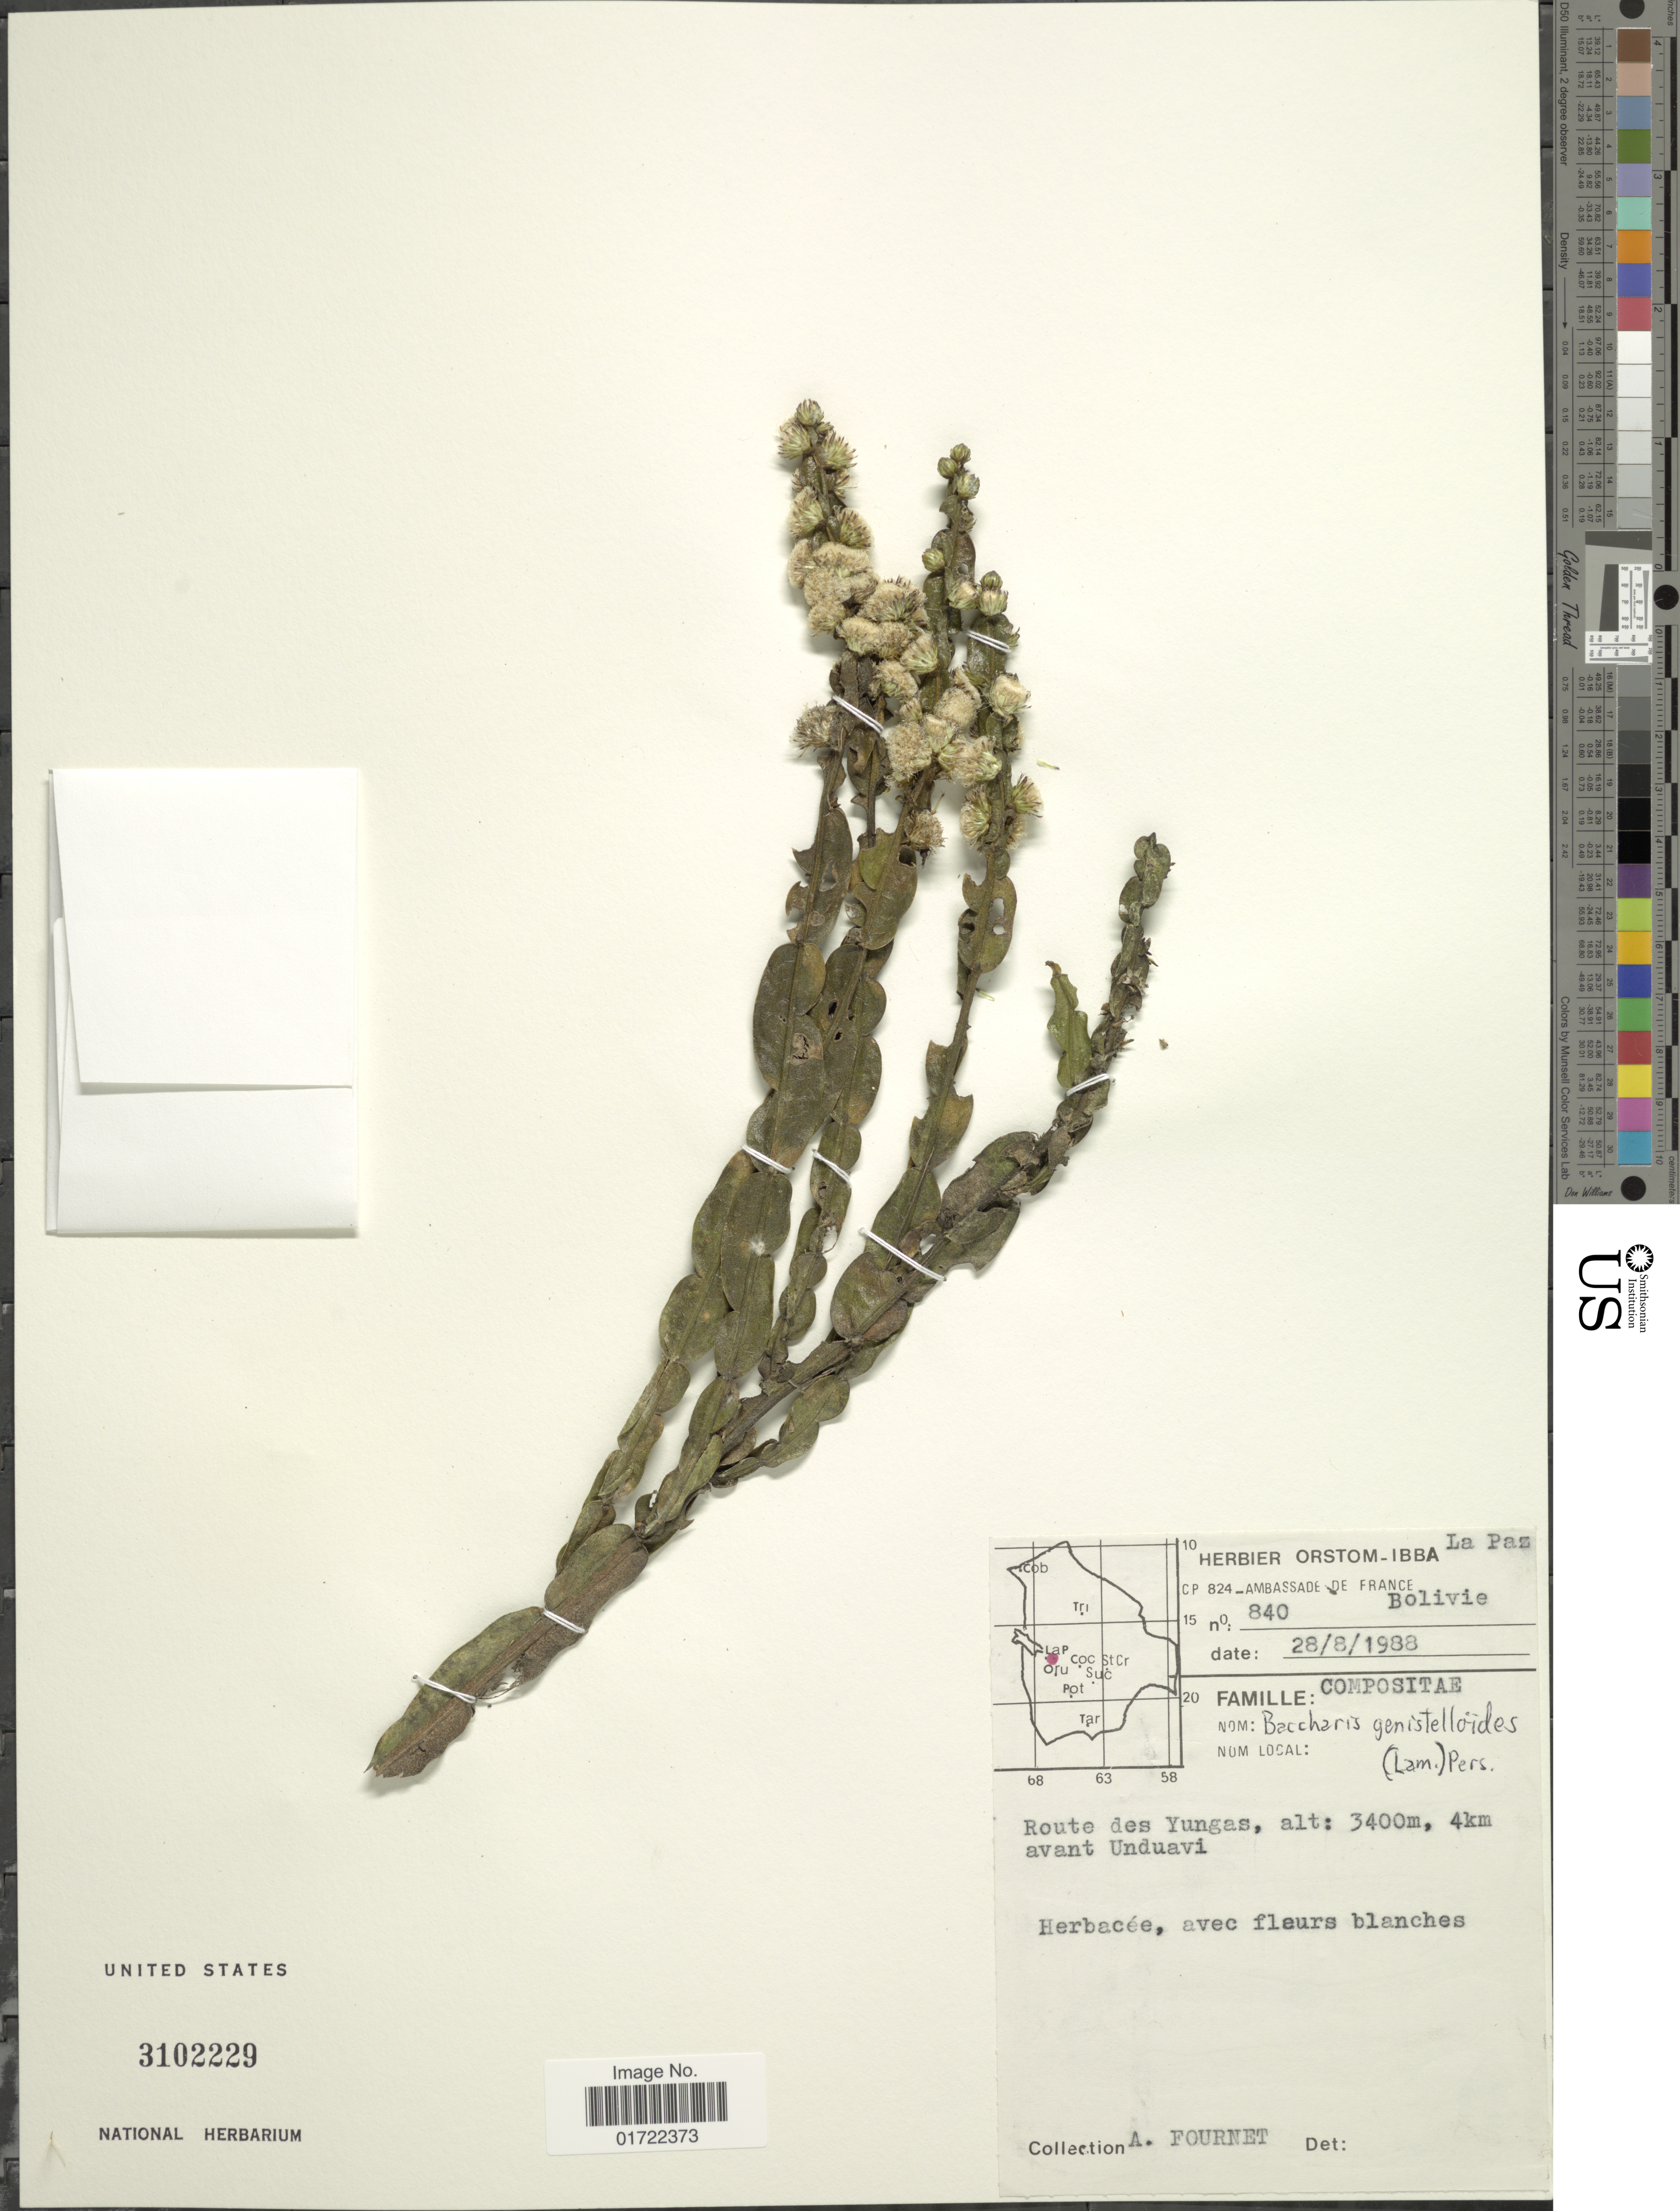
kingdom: Plantae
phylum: Tracheophyta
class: Magnoliopsida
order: Asterales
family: Asteraceae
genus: Baccharis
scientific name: Baccharis genistelloides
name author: (Lam.) Pers.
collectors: A. Fournet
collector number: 840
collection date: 1988-08-28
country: Bolivia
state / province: La Paz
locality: Route des Yungas, 4 km avnt Unduavi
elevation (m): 3400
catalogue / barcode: US 3102229